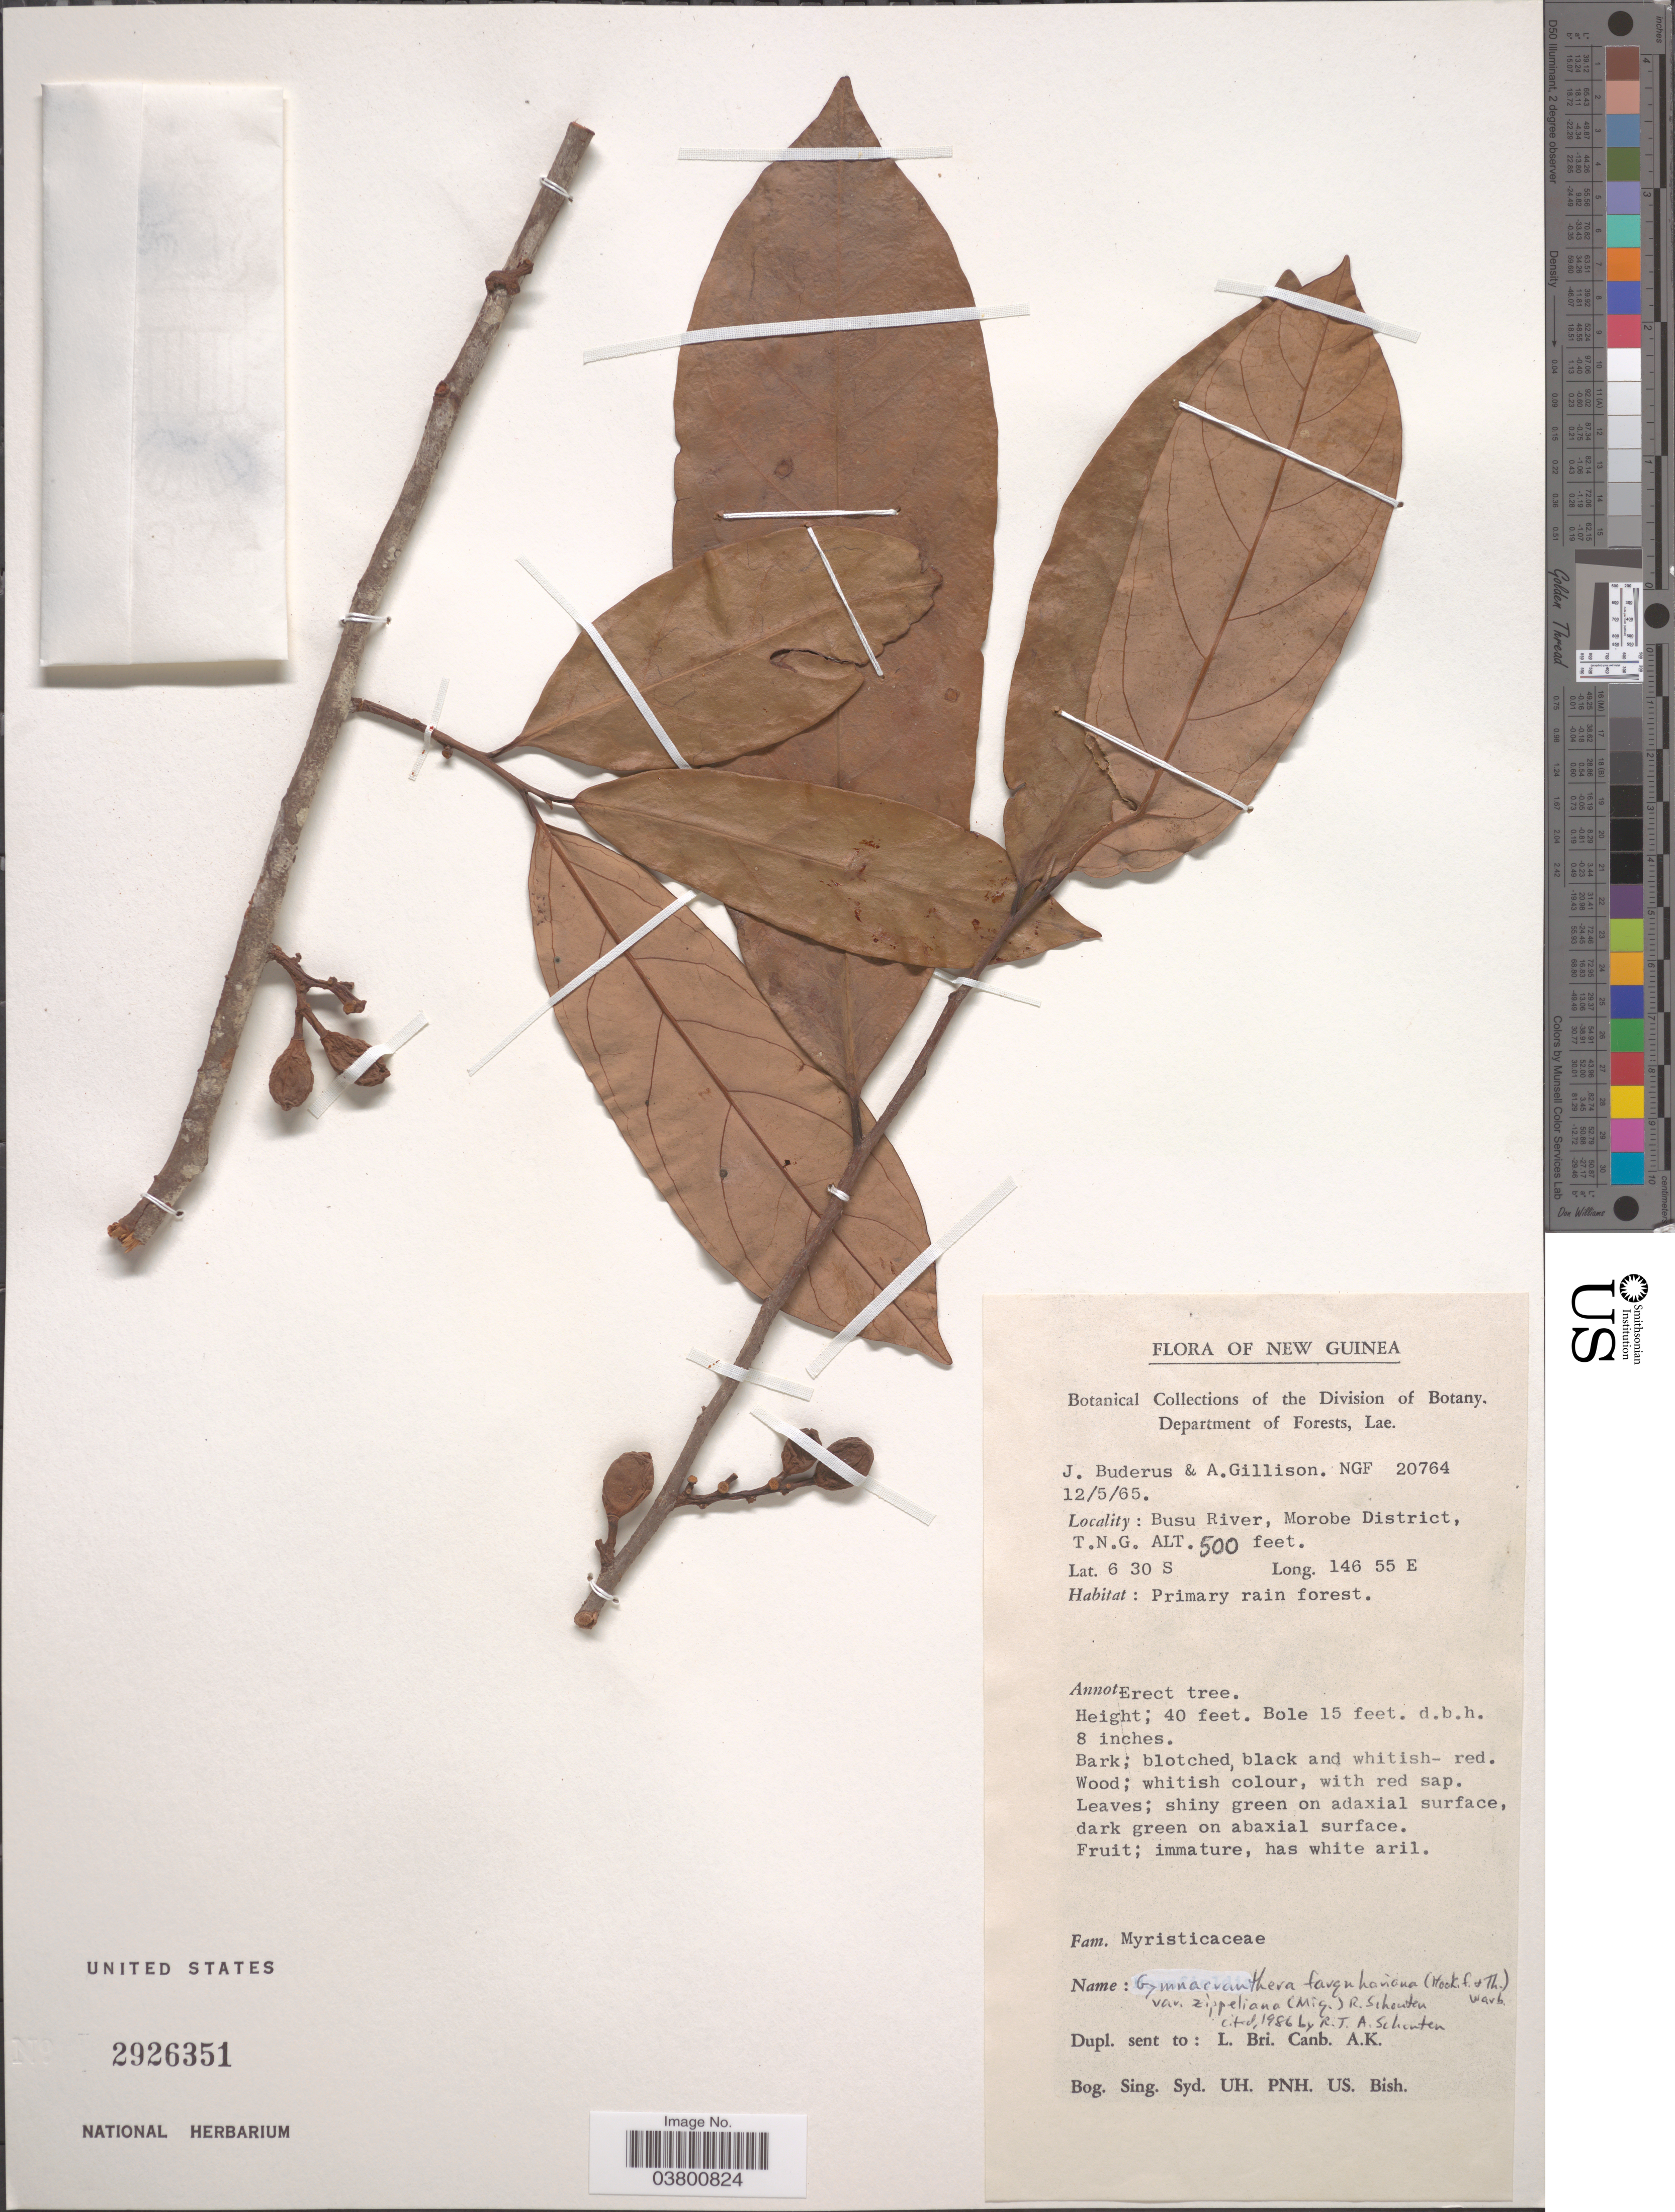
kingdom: Plantae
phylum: Tracheophyta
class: Magnoliopsida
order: Magnoliales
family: Myristicaceae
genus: Gymnacranthera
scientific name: Gymnacranthera farquhariana var. zippeliana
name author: (Miq.) R.T.A. Schouten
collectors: J. Buderus & A. Gillison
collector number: NGF 20764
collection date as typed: Transcribed d/m/y: 12/5/65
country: Papua New Guinea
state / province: Morobe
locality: New Guinea. Busu River, Morobe District, T.N.G.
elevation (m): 152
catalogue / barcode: US 2926351